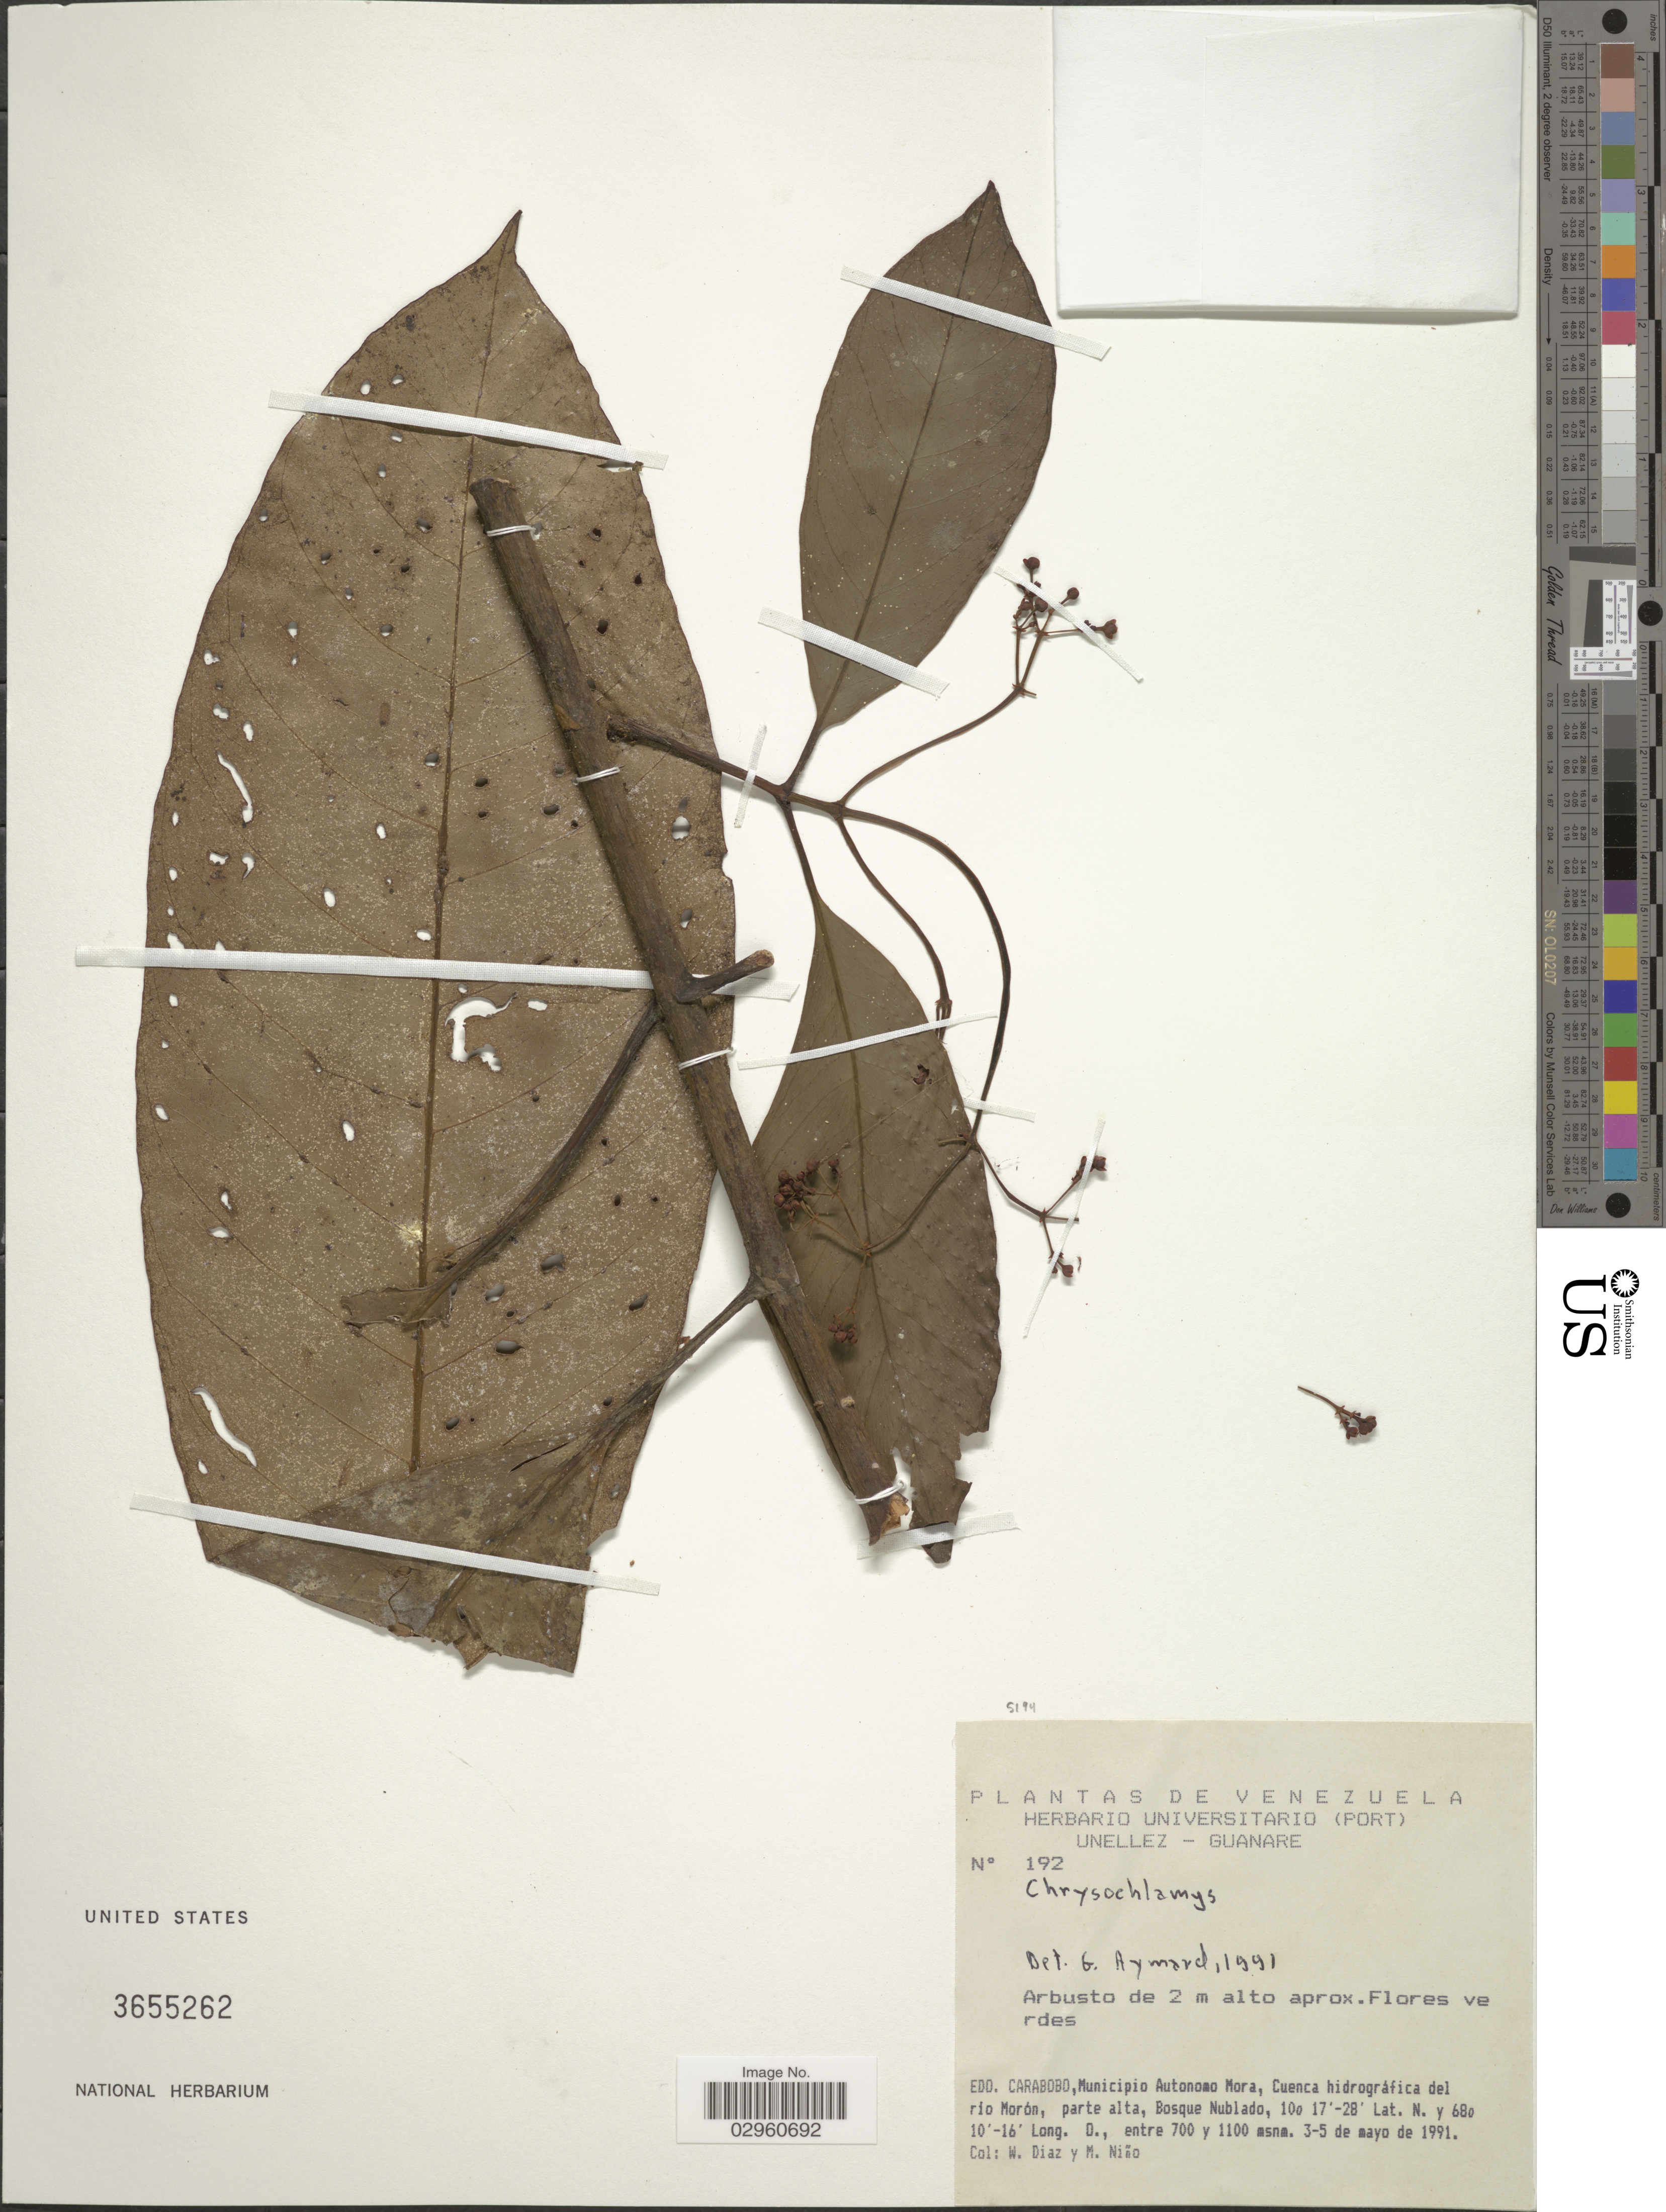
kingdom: Plantae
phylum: Tracheophyta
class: Magnoliopsida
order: Malpighiales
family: Clusiaceae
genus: Chrysochlamys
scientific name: Chrysochlamys sp.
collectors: W. Díaz P. & S. M. Niño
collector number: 192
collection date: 1991-05-03/1991-05-05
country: Venezuela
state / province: Carabobo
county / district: Juan José Mora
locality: Cuenca hidrográfica del rio Morón, parte alta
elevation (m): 700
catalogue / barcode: US 3655262